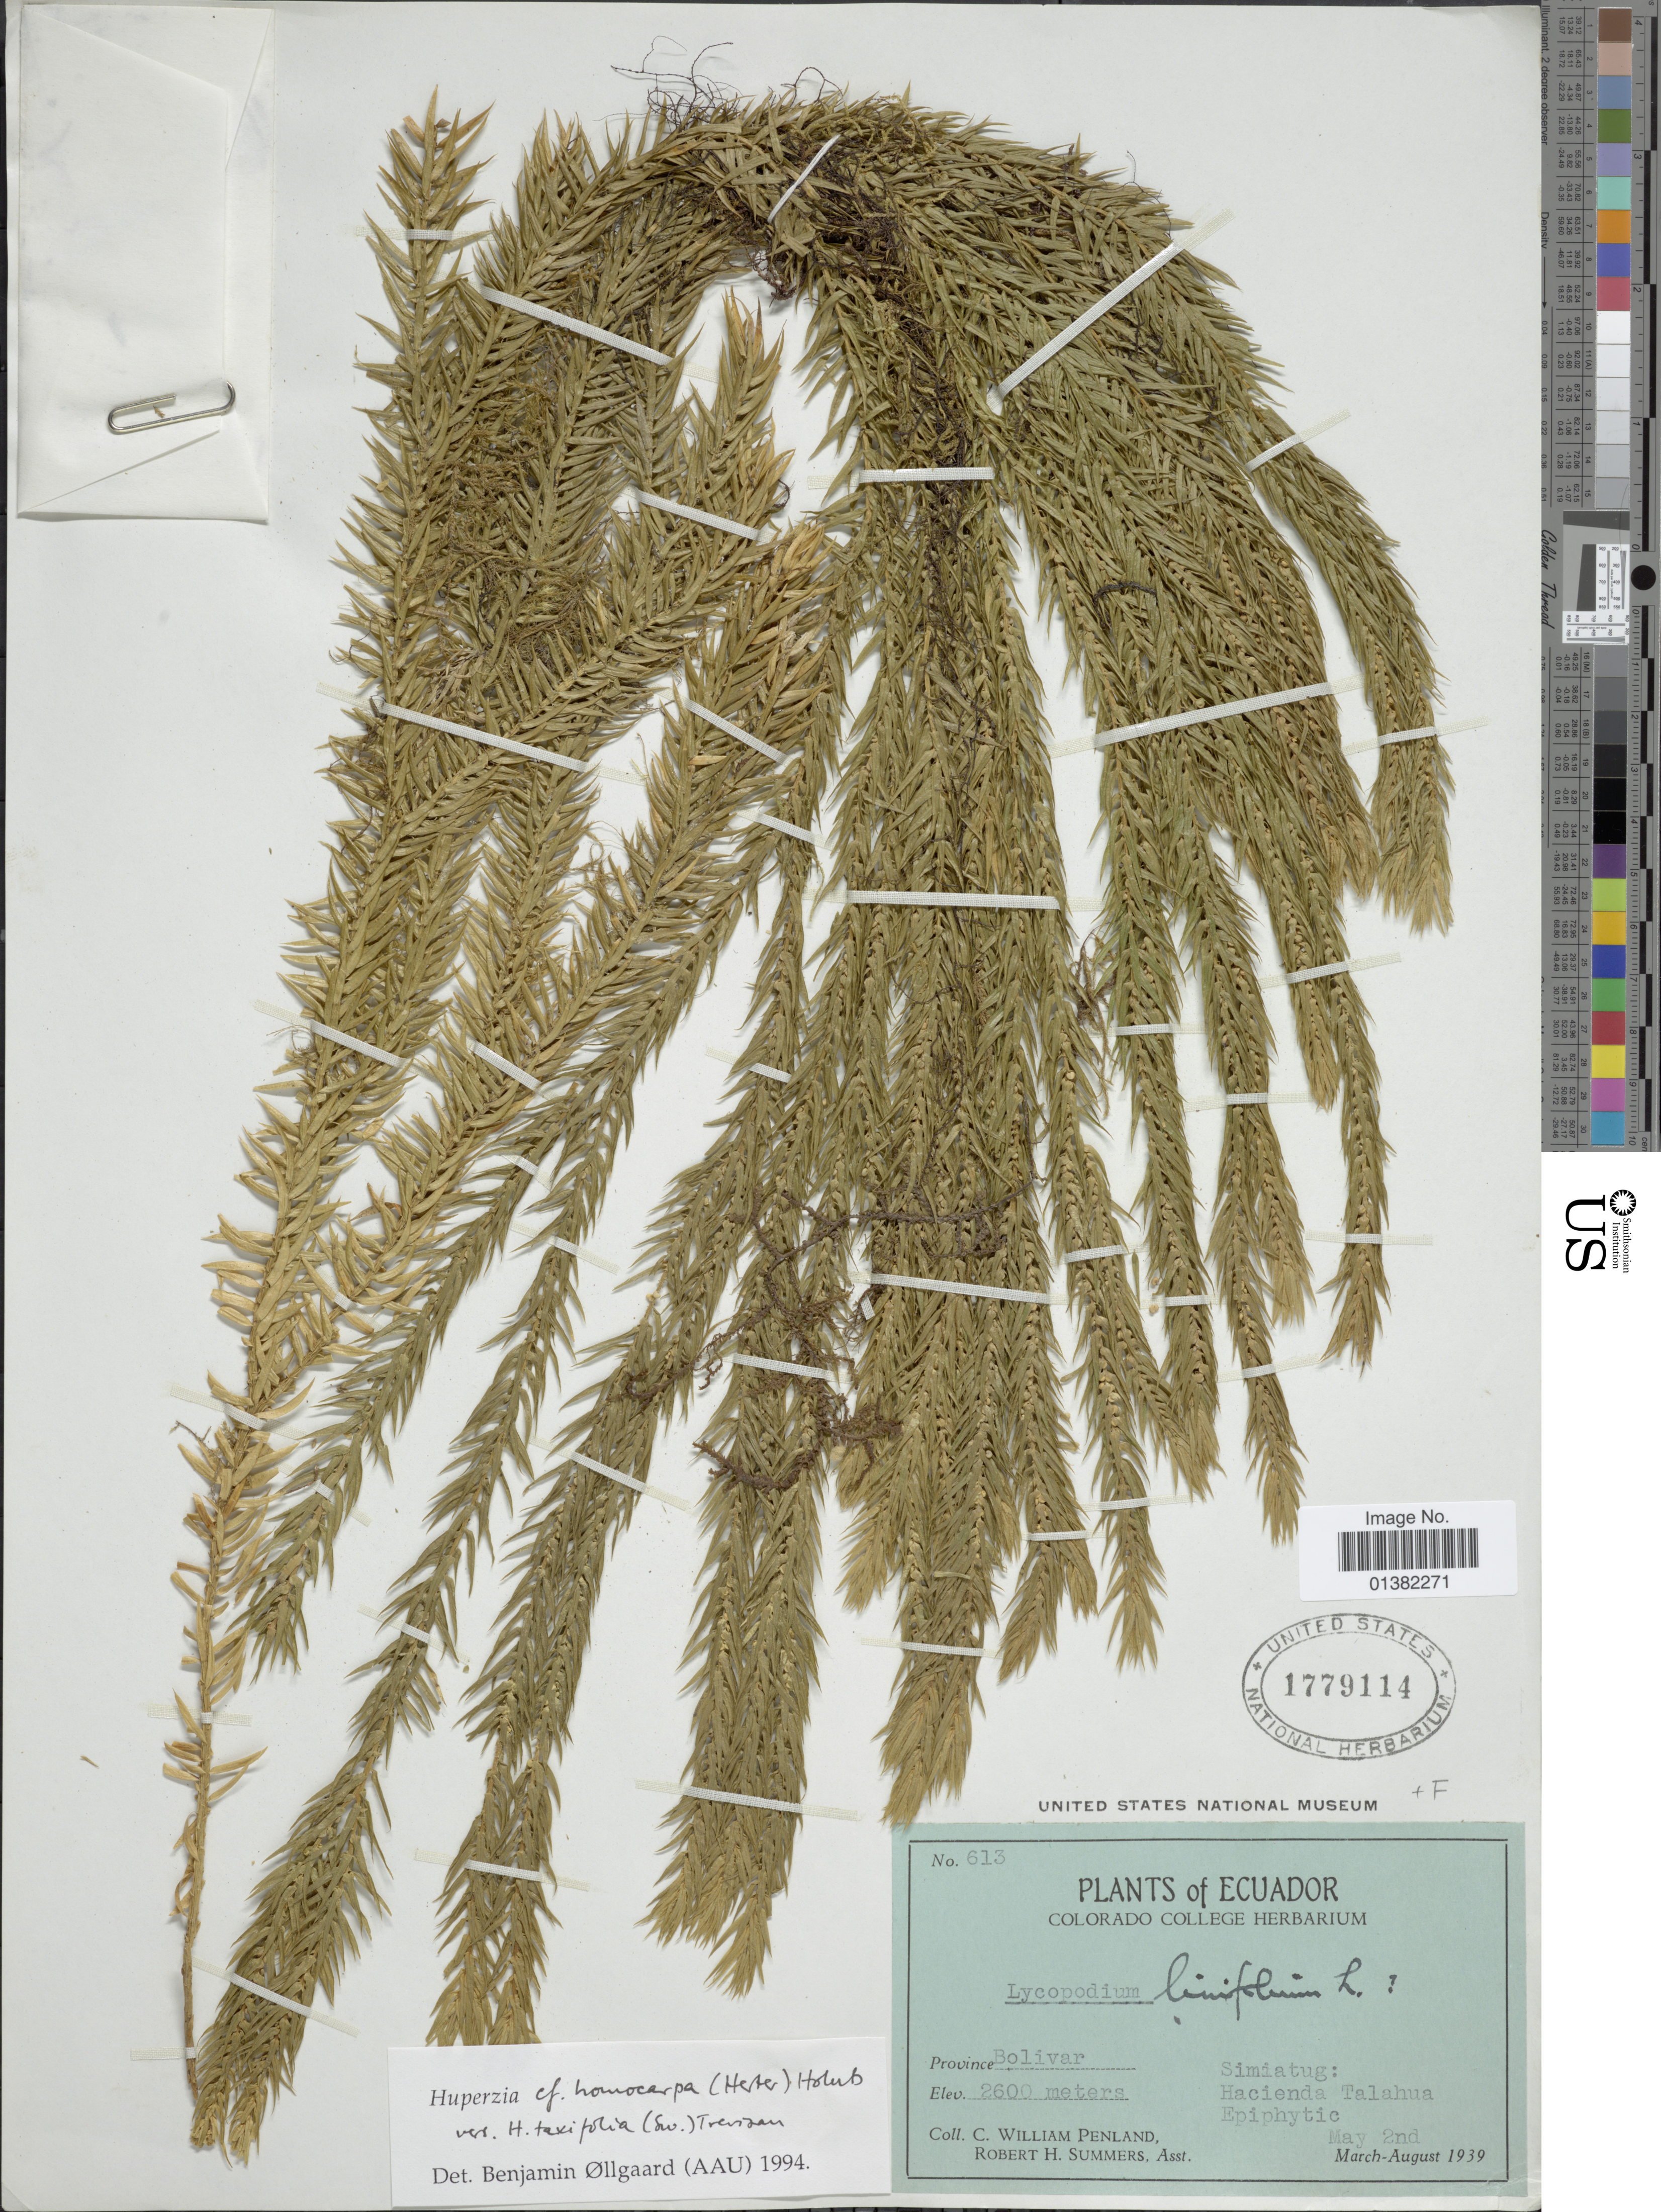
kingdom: Plantae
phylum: Tracheophyta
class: Lycopodiopsida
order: Lycopodiales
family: Lycopodiaceae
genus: Phlegmariurus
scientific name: Phlegmariurus homocarpus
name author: (Herter) B. Øllg.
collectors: C. W. Penland & R. Summers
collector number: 613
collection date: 1939-05-02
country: Ecuador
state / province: Bolívar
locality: Simiatug: Hacienda Talahua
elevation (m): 2600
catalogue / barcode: US 1779114